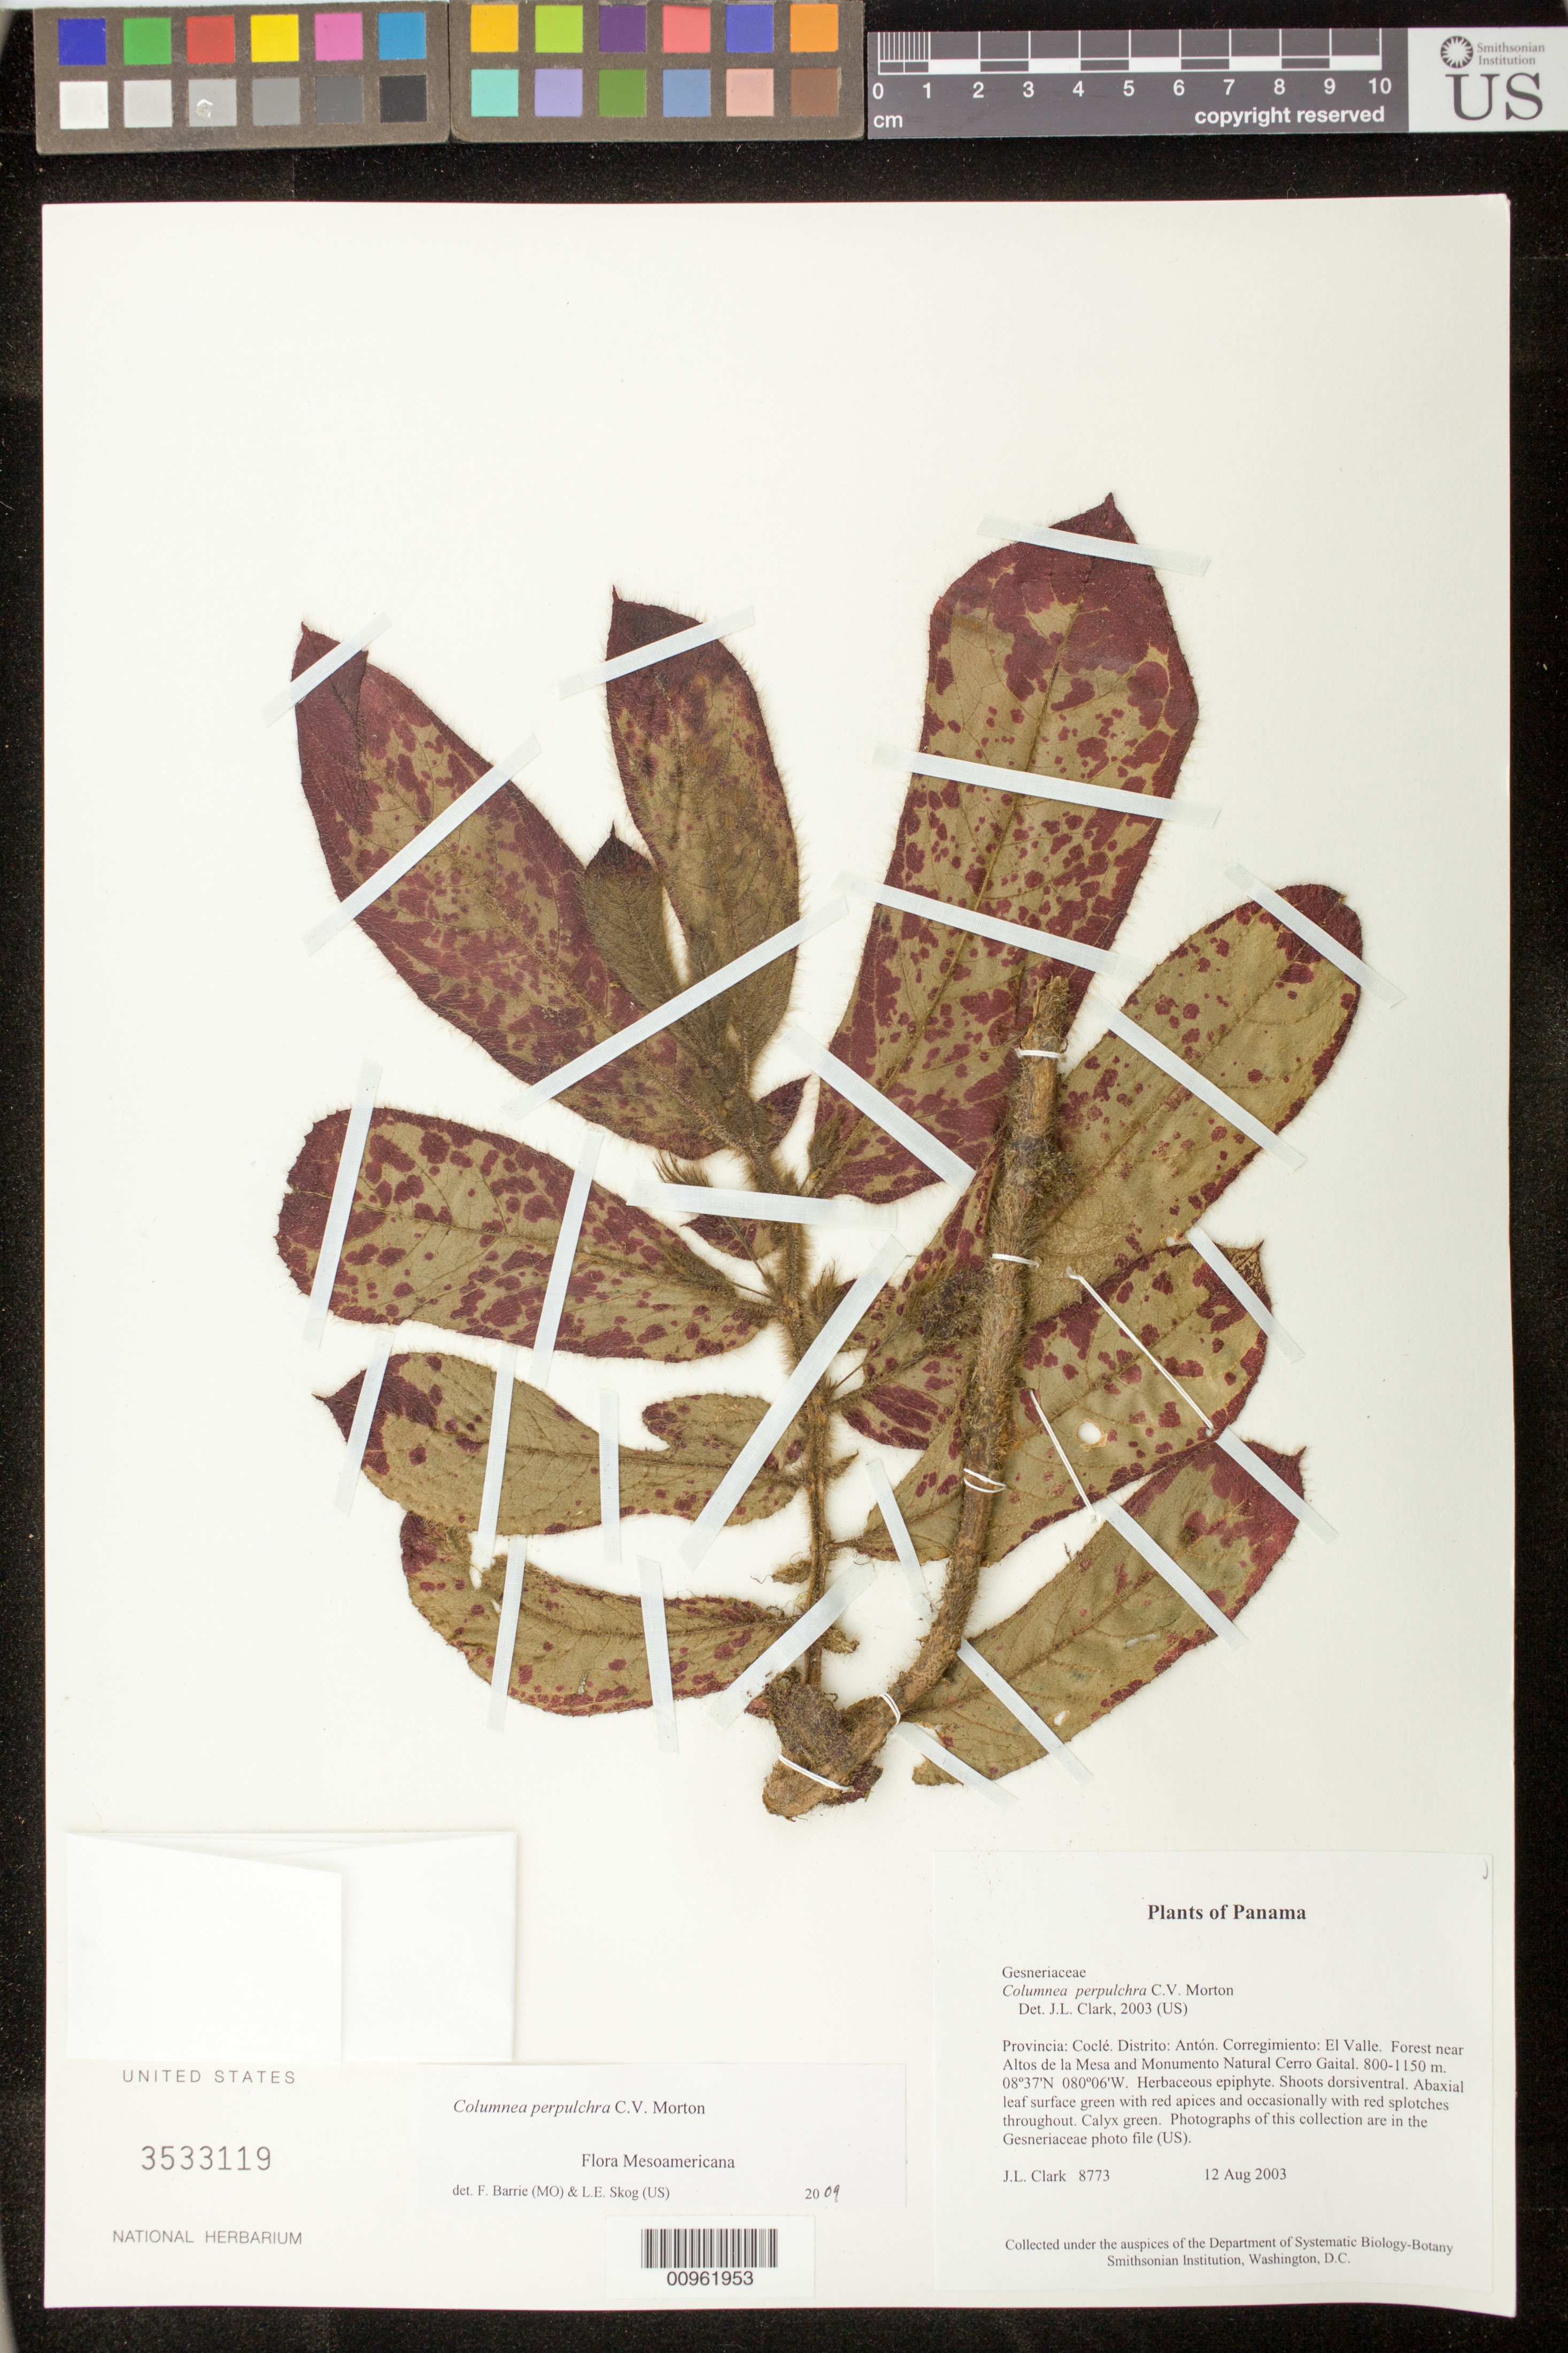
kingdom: Plantae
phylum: Tracheophyta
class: Magnoliopsida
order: Lamiales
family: Gesneriaceae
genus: Columnea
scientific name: Columnea perpulchra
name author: C.V. Morton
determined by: Clark, J. L., (SEL), The Marie Selby Botanical Garden (UNITED STATES)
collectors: J. L. Clark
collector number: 8773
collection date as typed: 12 Aug 2003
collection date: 2003-08-12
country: Panama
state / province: Coclé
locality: Antón. Corregimiento: El Valle. Forest near Altos de la Mesa and Monumento Natural Cerro Gaital.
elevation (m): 800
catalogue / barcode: US 3533119